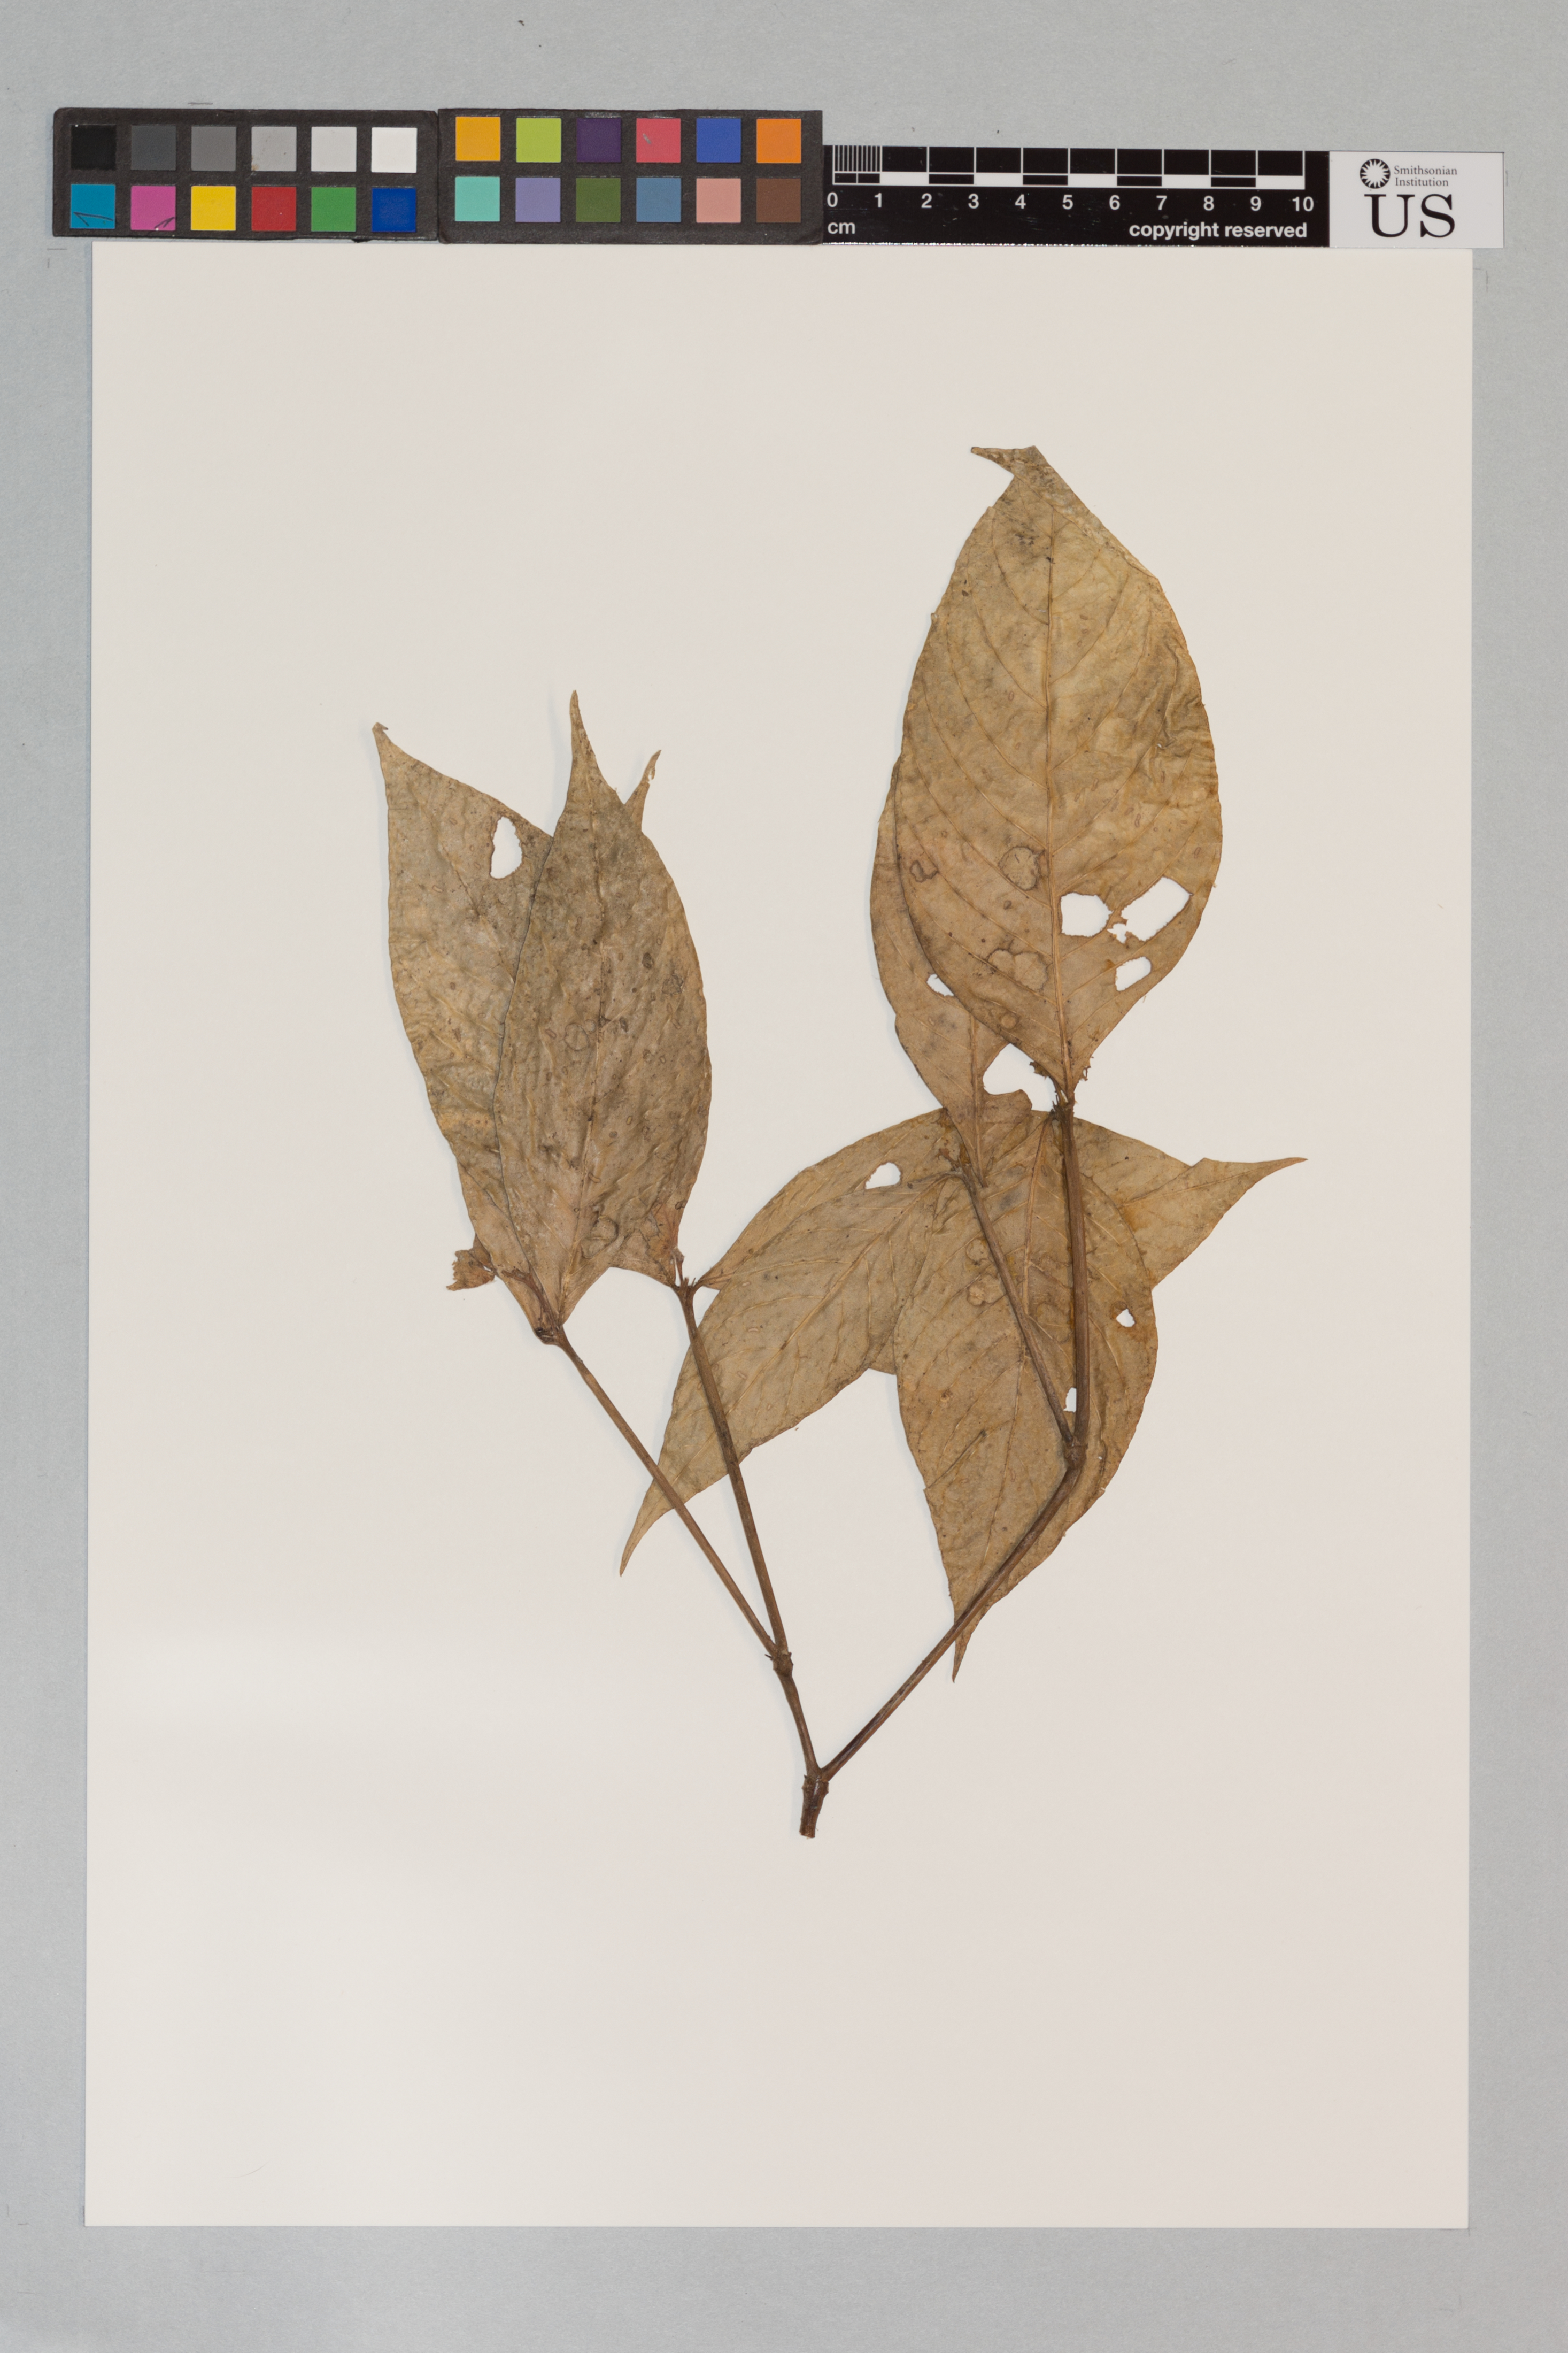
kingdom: Plantae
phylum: Tracheophyta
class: Magnoliopsida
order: Gentianales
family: Rubiaceae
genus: Psychotria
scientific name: Psychotria lupulina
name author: Benth.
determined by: Taylor, Charlotte M.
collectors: H. D. Clarke, R. Williams & C. Perry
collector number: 7913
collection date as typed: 25 August 1999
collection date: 1999-08-25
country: Guyana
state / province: U. Takutu-U. Essequibo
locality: South Kassikaityu R., transect from S. Kassikaityu R. to Wassarai Mts., 0-0.1 km S of river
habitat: Poorly drained forest on gray sandy clay, with Catostemma, Euterpe & Oenocarpus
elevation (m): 240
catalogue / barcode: US 3440781